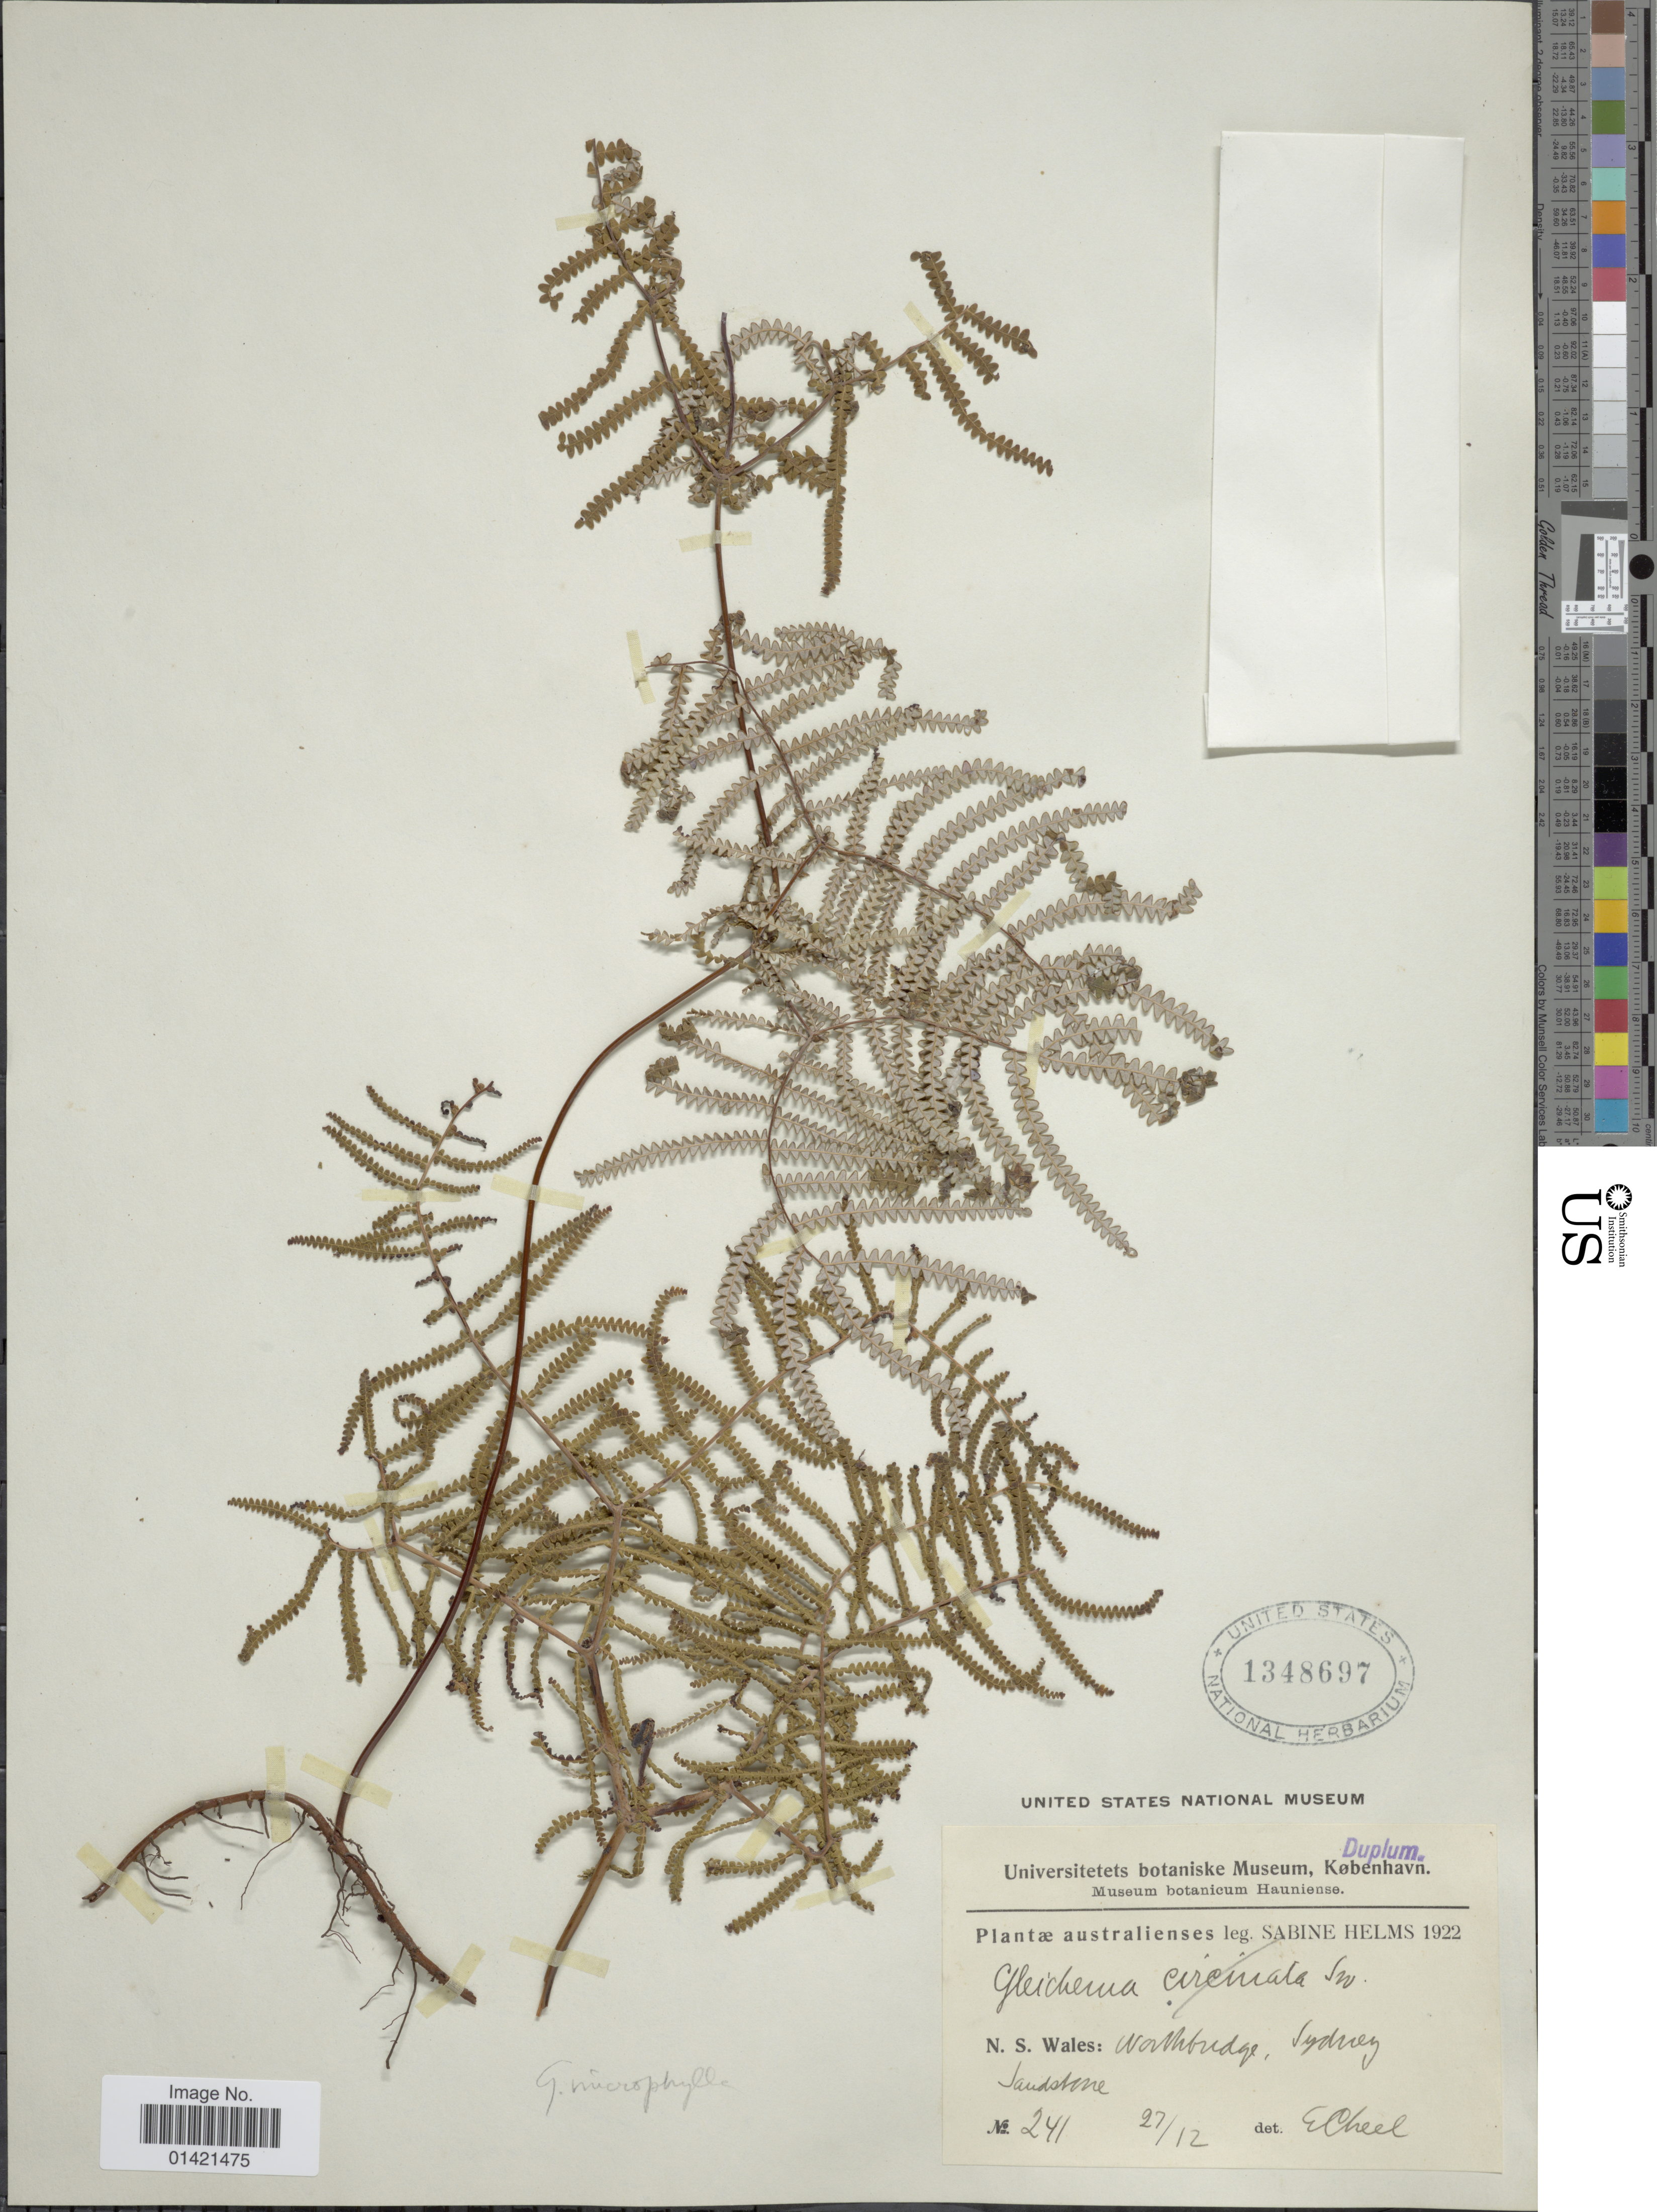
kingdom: Plantae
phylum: Tracheophyta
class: Polypodiopsida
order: Gleicheniales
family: Gleicheniaceae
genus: Gleichenia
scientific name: Gleichenia microphylla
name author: R. Br.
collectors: E. Cheel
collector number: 241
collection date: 1922-12-27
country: Australia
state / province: New South Wales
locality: N. S. Wales: Northbridge, Sydney Sandstone.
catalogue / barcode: US 1348697